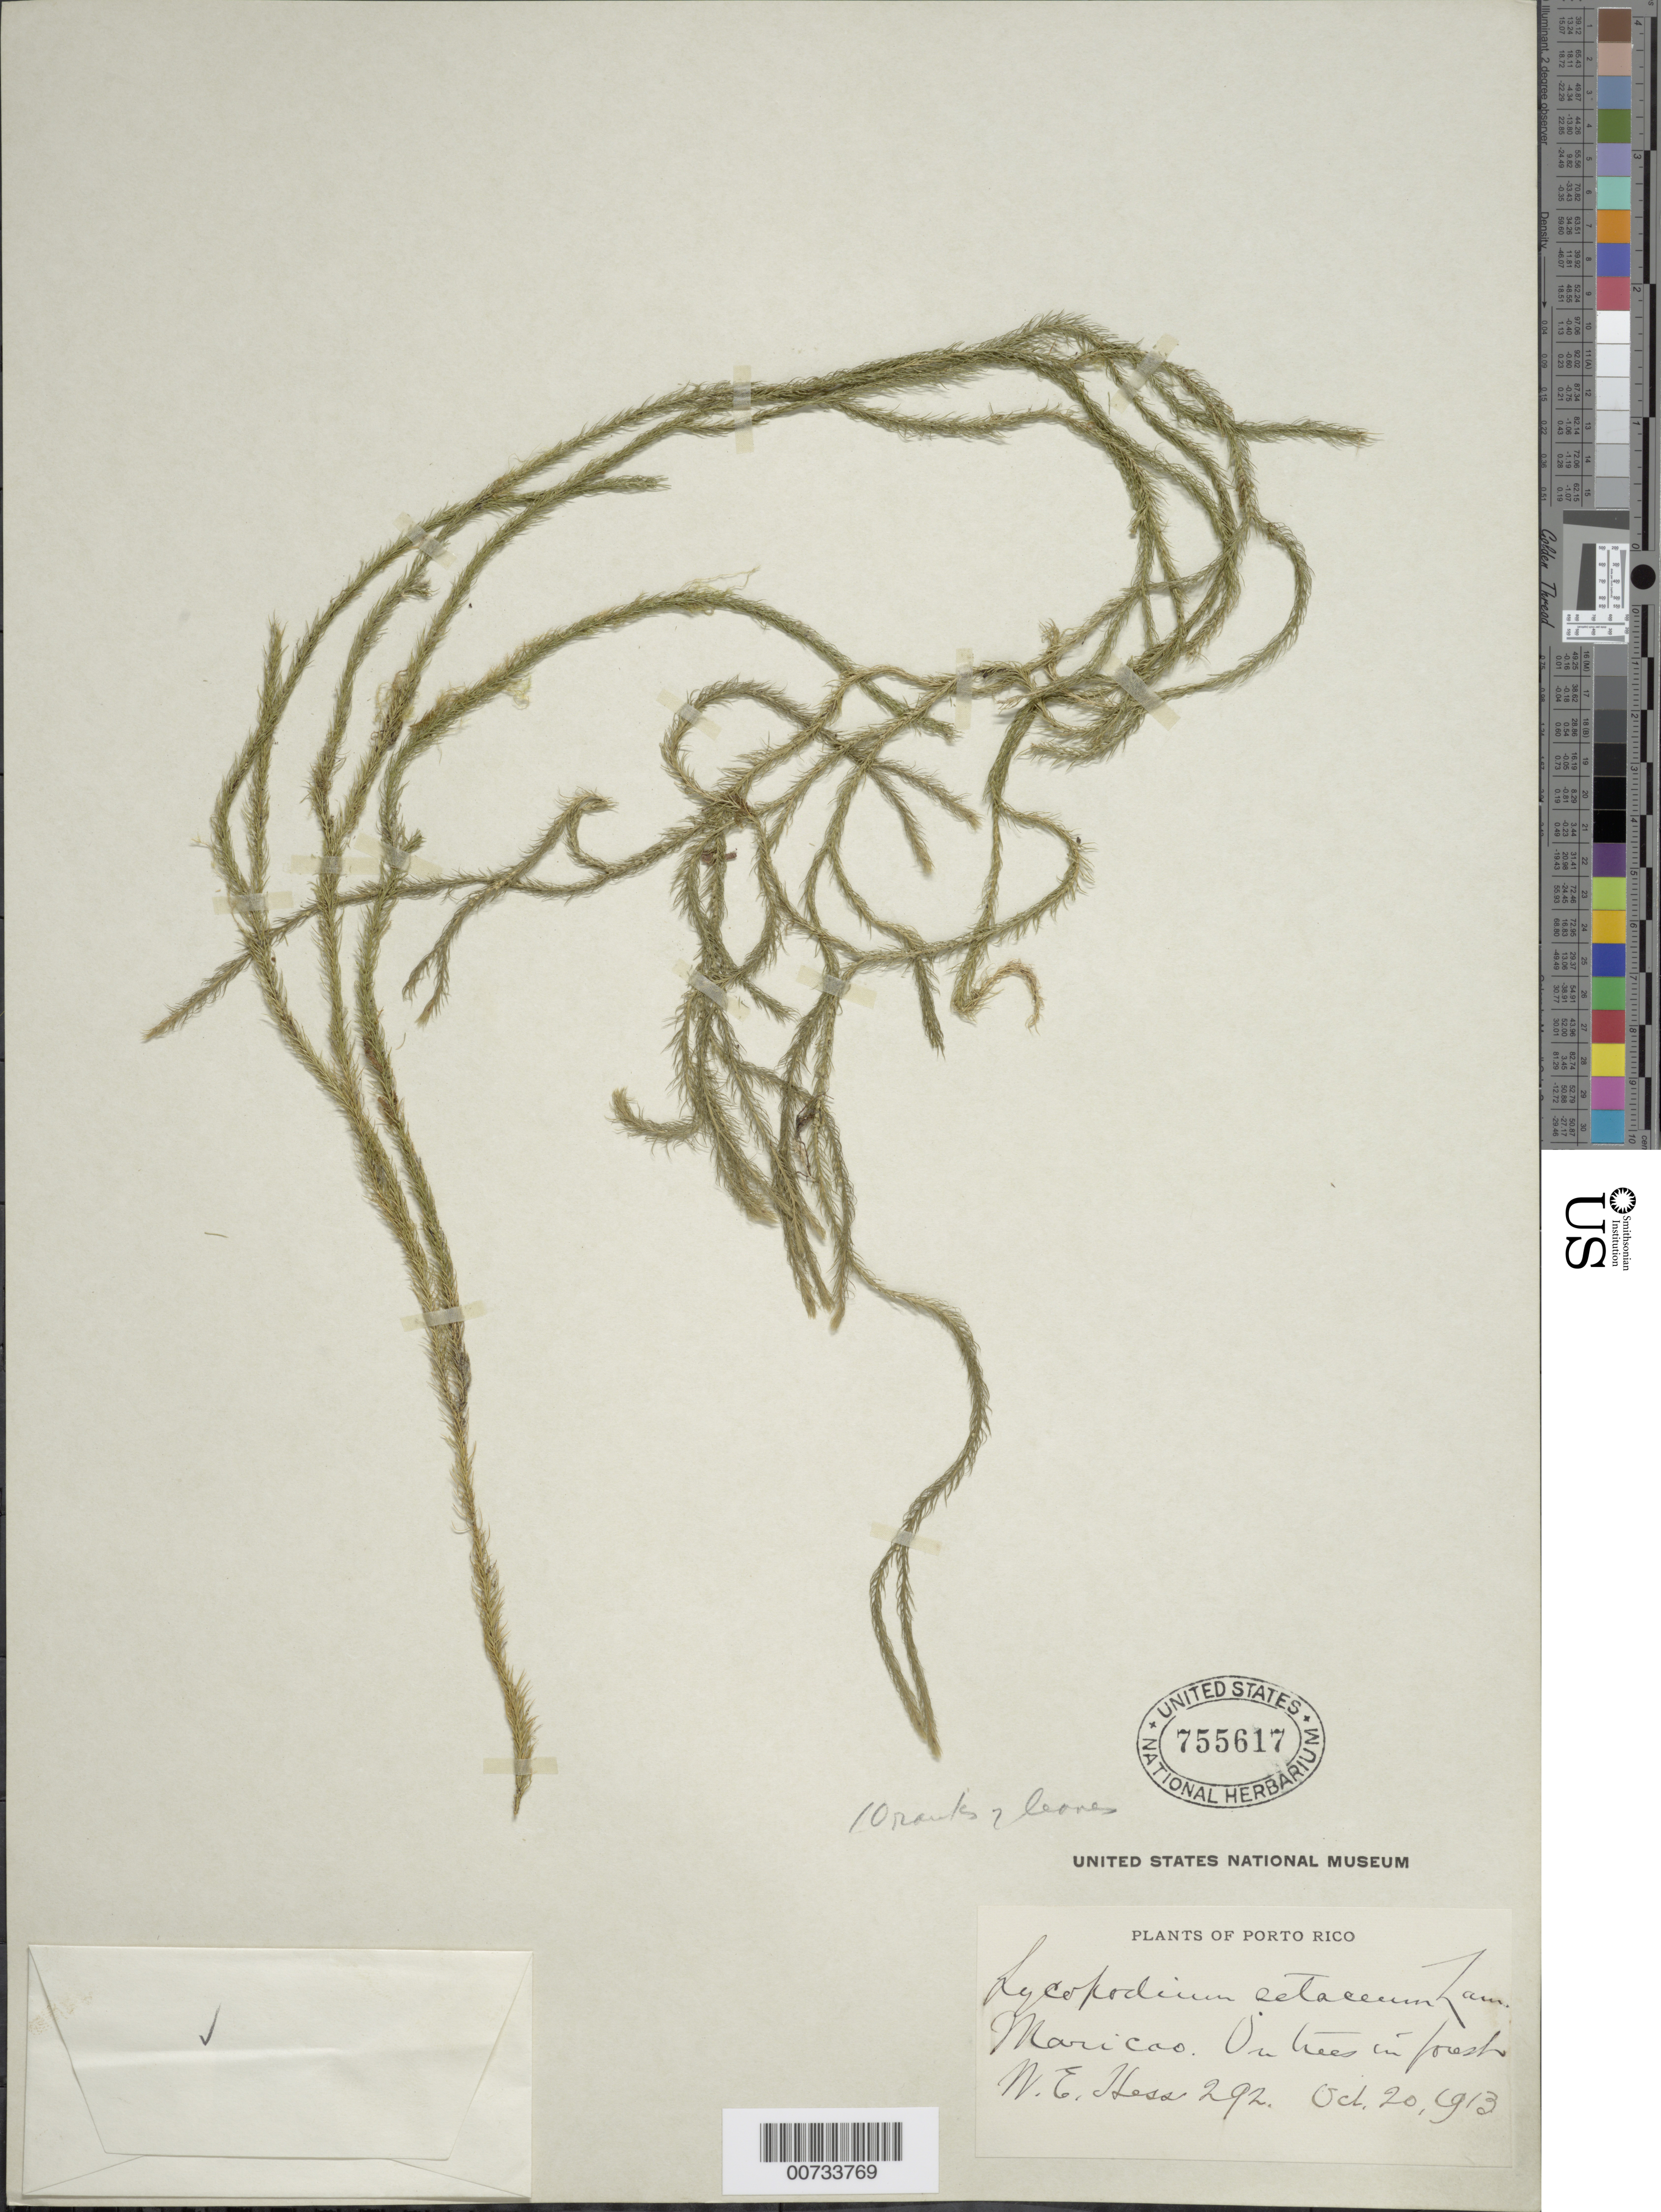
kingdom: Plantae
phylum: Tracheophyta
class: Lycopodiopsida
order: Lycopodiales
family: Lycopodiaceae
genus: Phlegmariurus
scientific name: Phlegmariurus filiformis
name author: (Sw.) W.H. Wagner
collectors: W. Hess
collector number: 292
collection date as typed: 20 Oct 1913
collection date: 1913-10-20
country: Puerto Rico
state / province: Maricao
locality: Maricao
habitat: On trees in forest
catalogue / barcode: US 755617